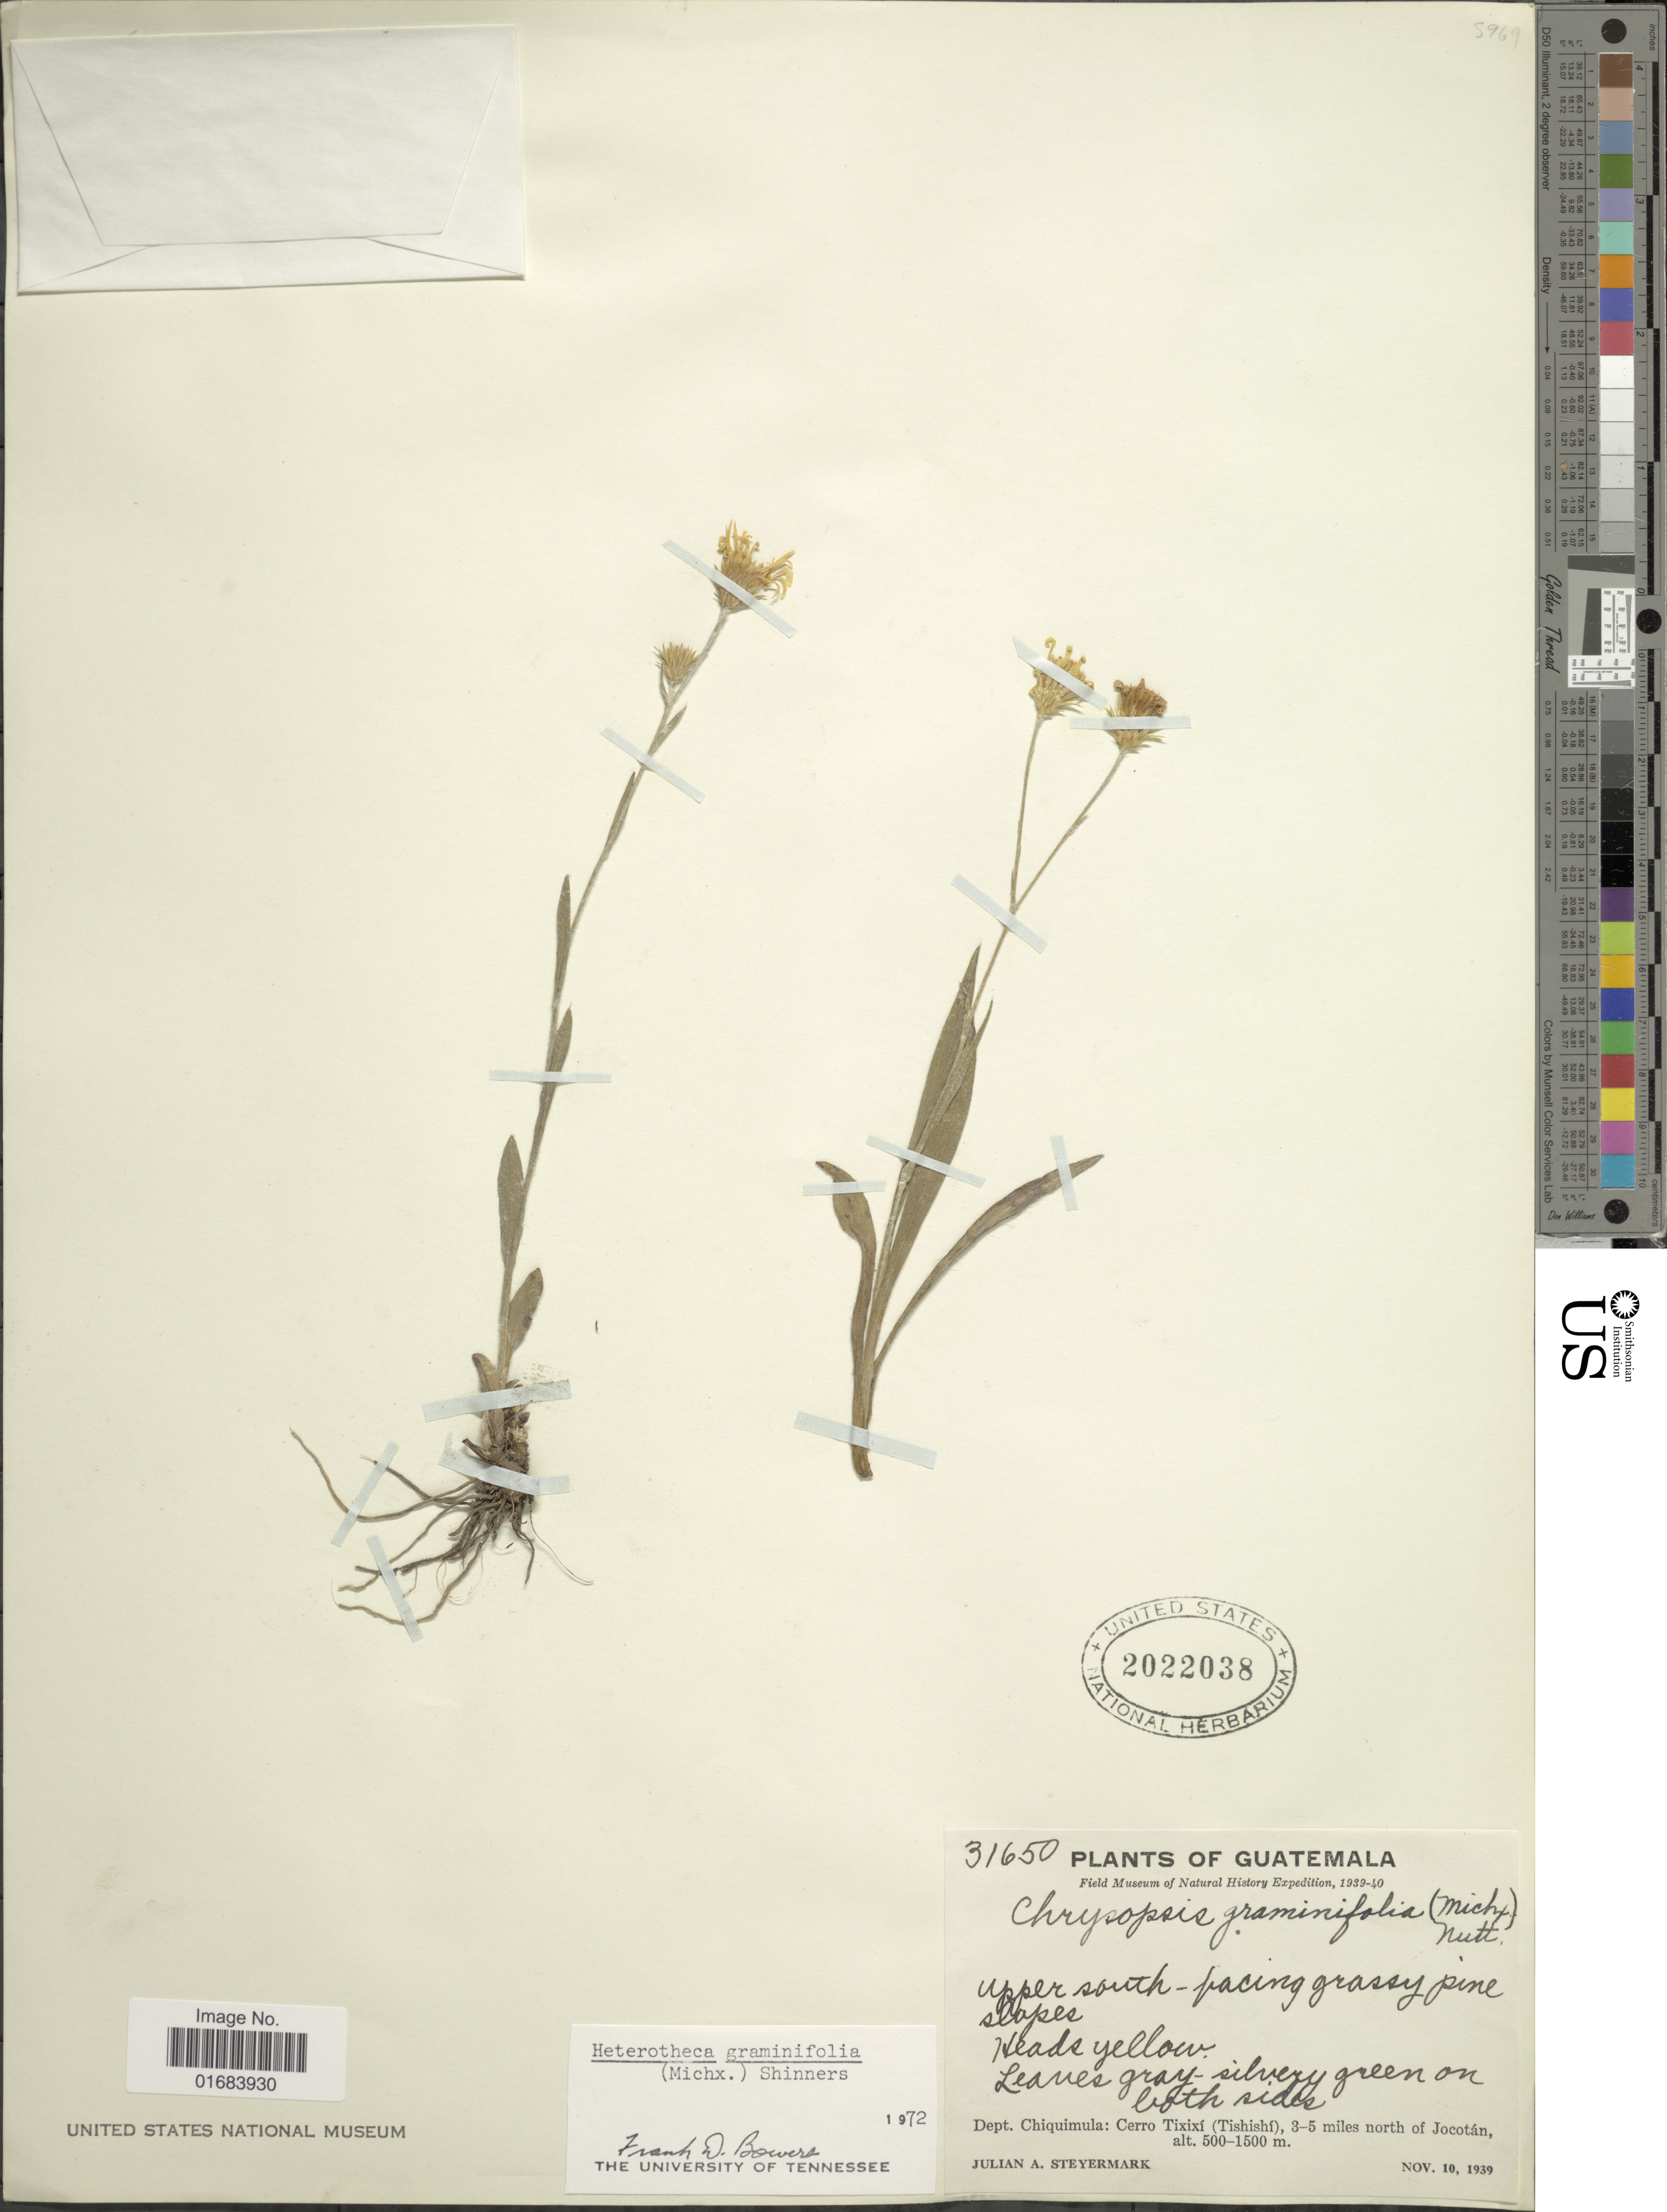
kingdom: Plantae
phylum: Tracheophyta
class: Magnoliopsida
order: Asterales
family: Asteraceae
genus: Pityopsis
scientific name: Pityopsis graminifolia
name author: (Michx.) Nutt.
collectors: J. Steyermark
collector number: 31650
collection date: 1939-11-10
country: Guatemala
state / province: Chiquimula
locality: Dept. Chiquimula: Cerro Tixixí (Tishishí), 3-5 mile snorth of Jocotán.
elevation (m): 500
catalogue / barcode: US 2022038